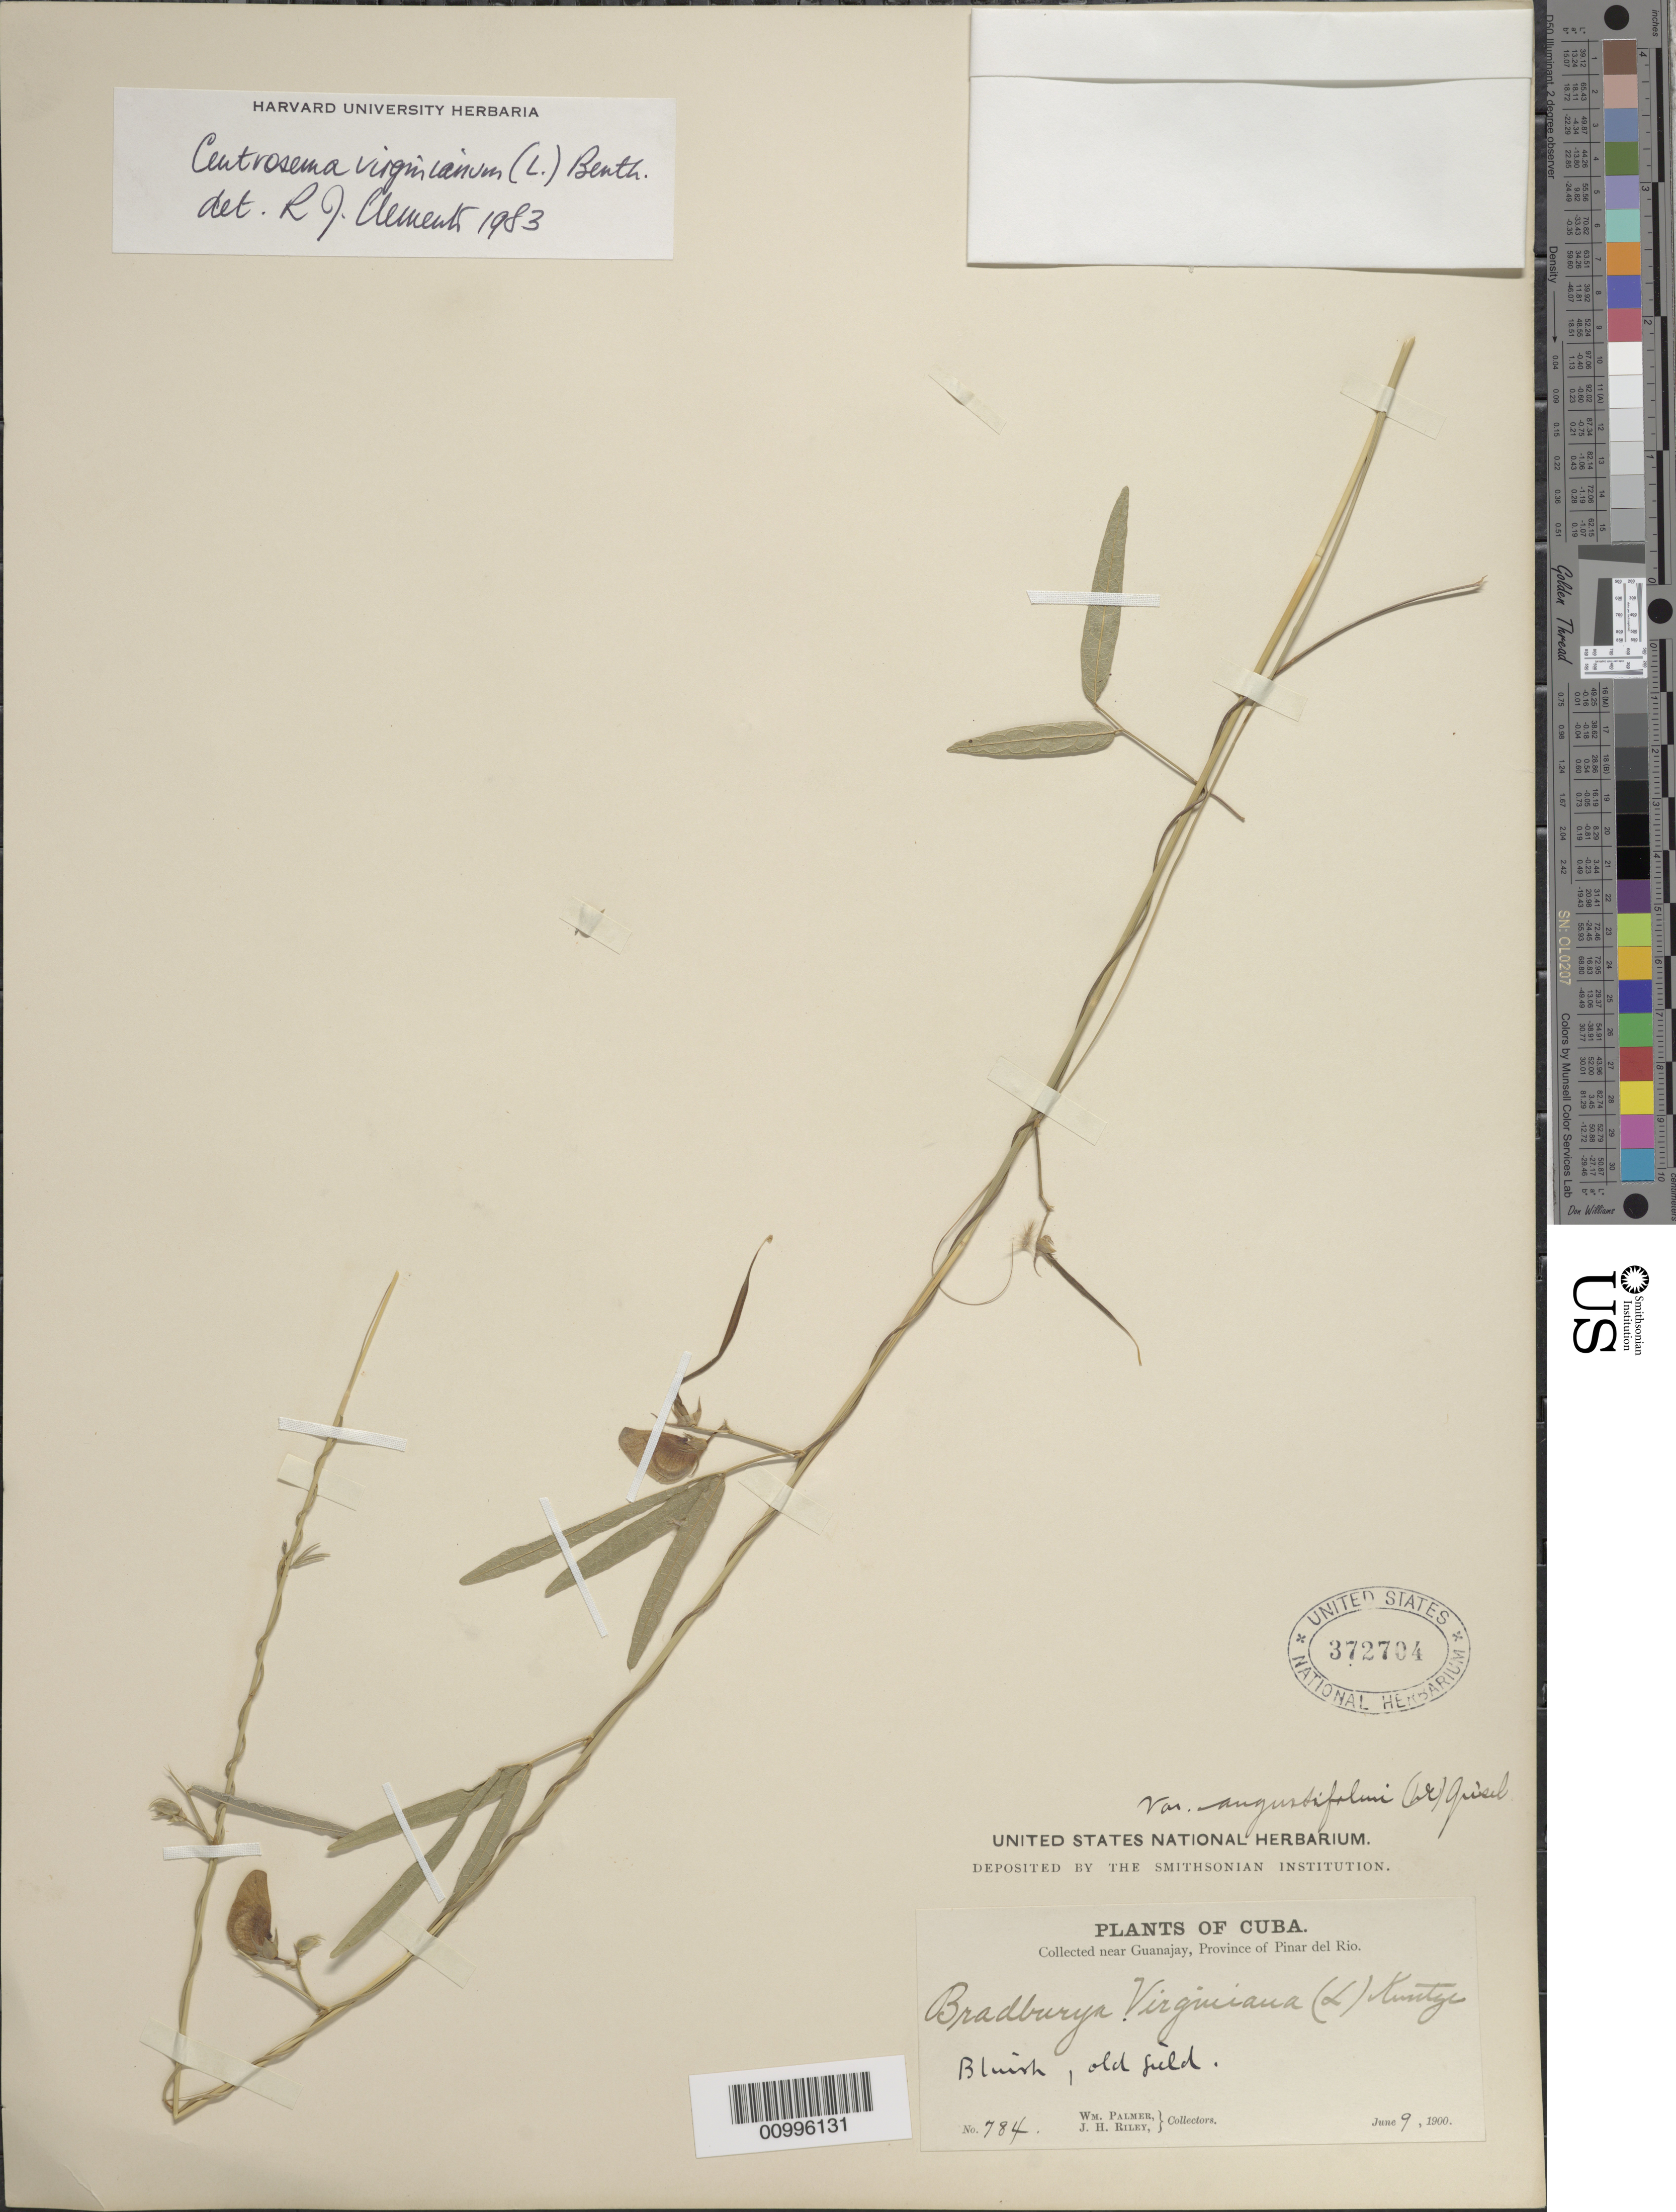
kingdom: Plantae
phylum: Tracheophyta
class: Magnoliopsida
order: Fabales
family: Fabaceae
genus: Centrosema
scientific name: Centrosema virginianum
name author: (L.) Benth.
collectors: W. Palmer & J. H. Riley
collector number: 784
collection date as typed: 09 Jun 1900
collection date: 1900-06-09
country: Cuba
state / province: Pinar del Rio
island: Cuba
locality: Old field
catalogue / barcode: US 372704